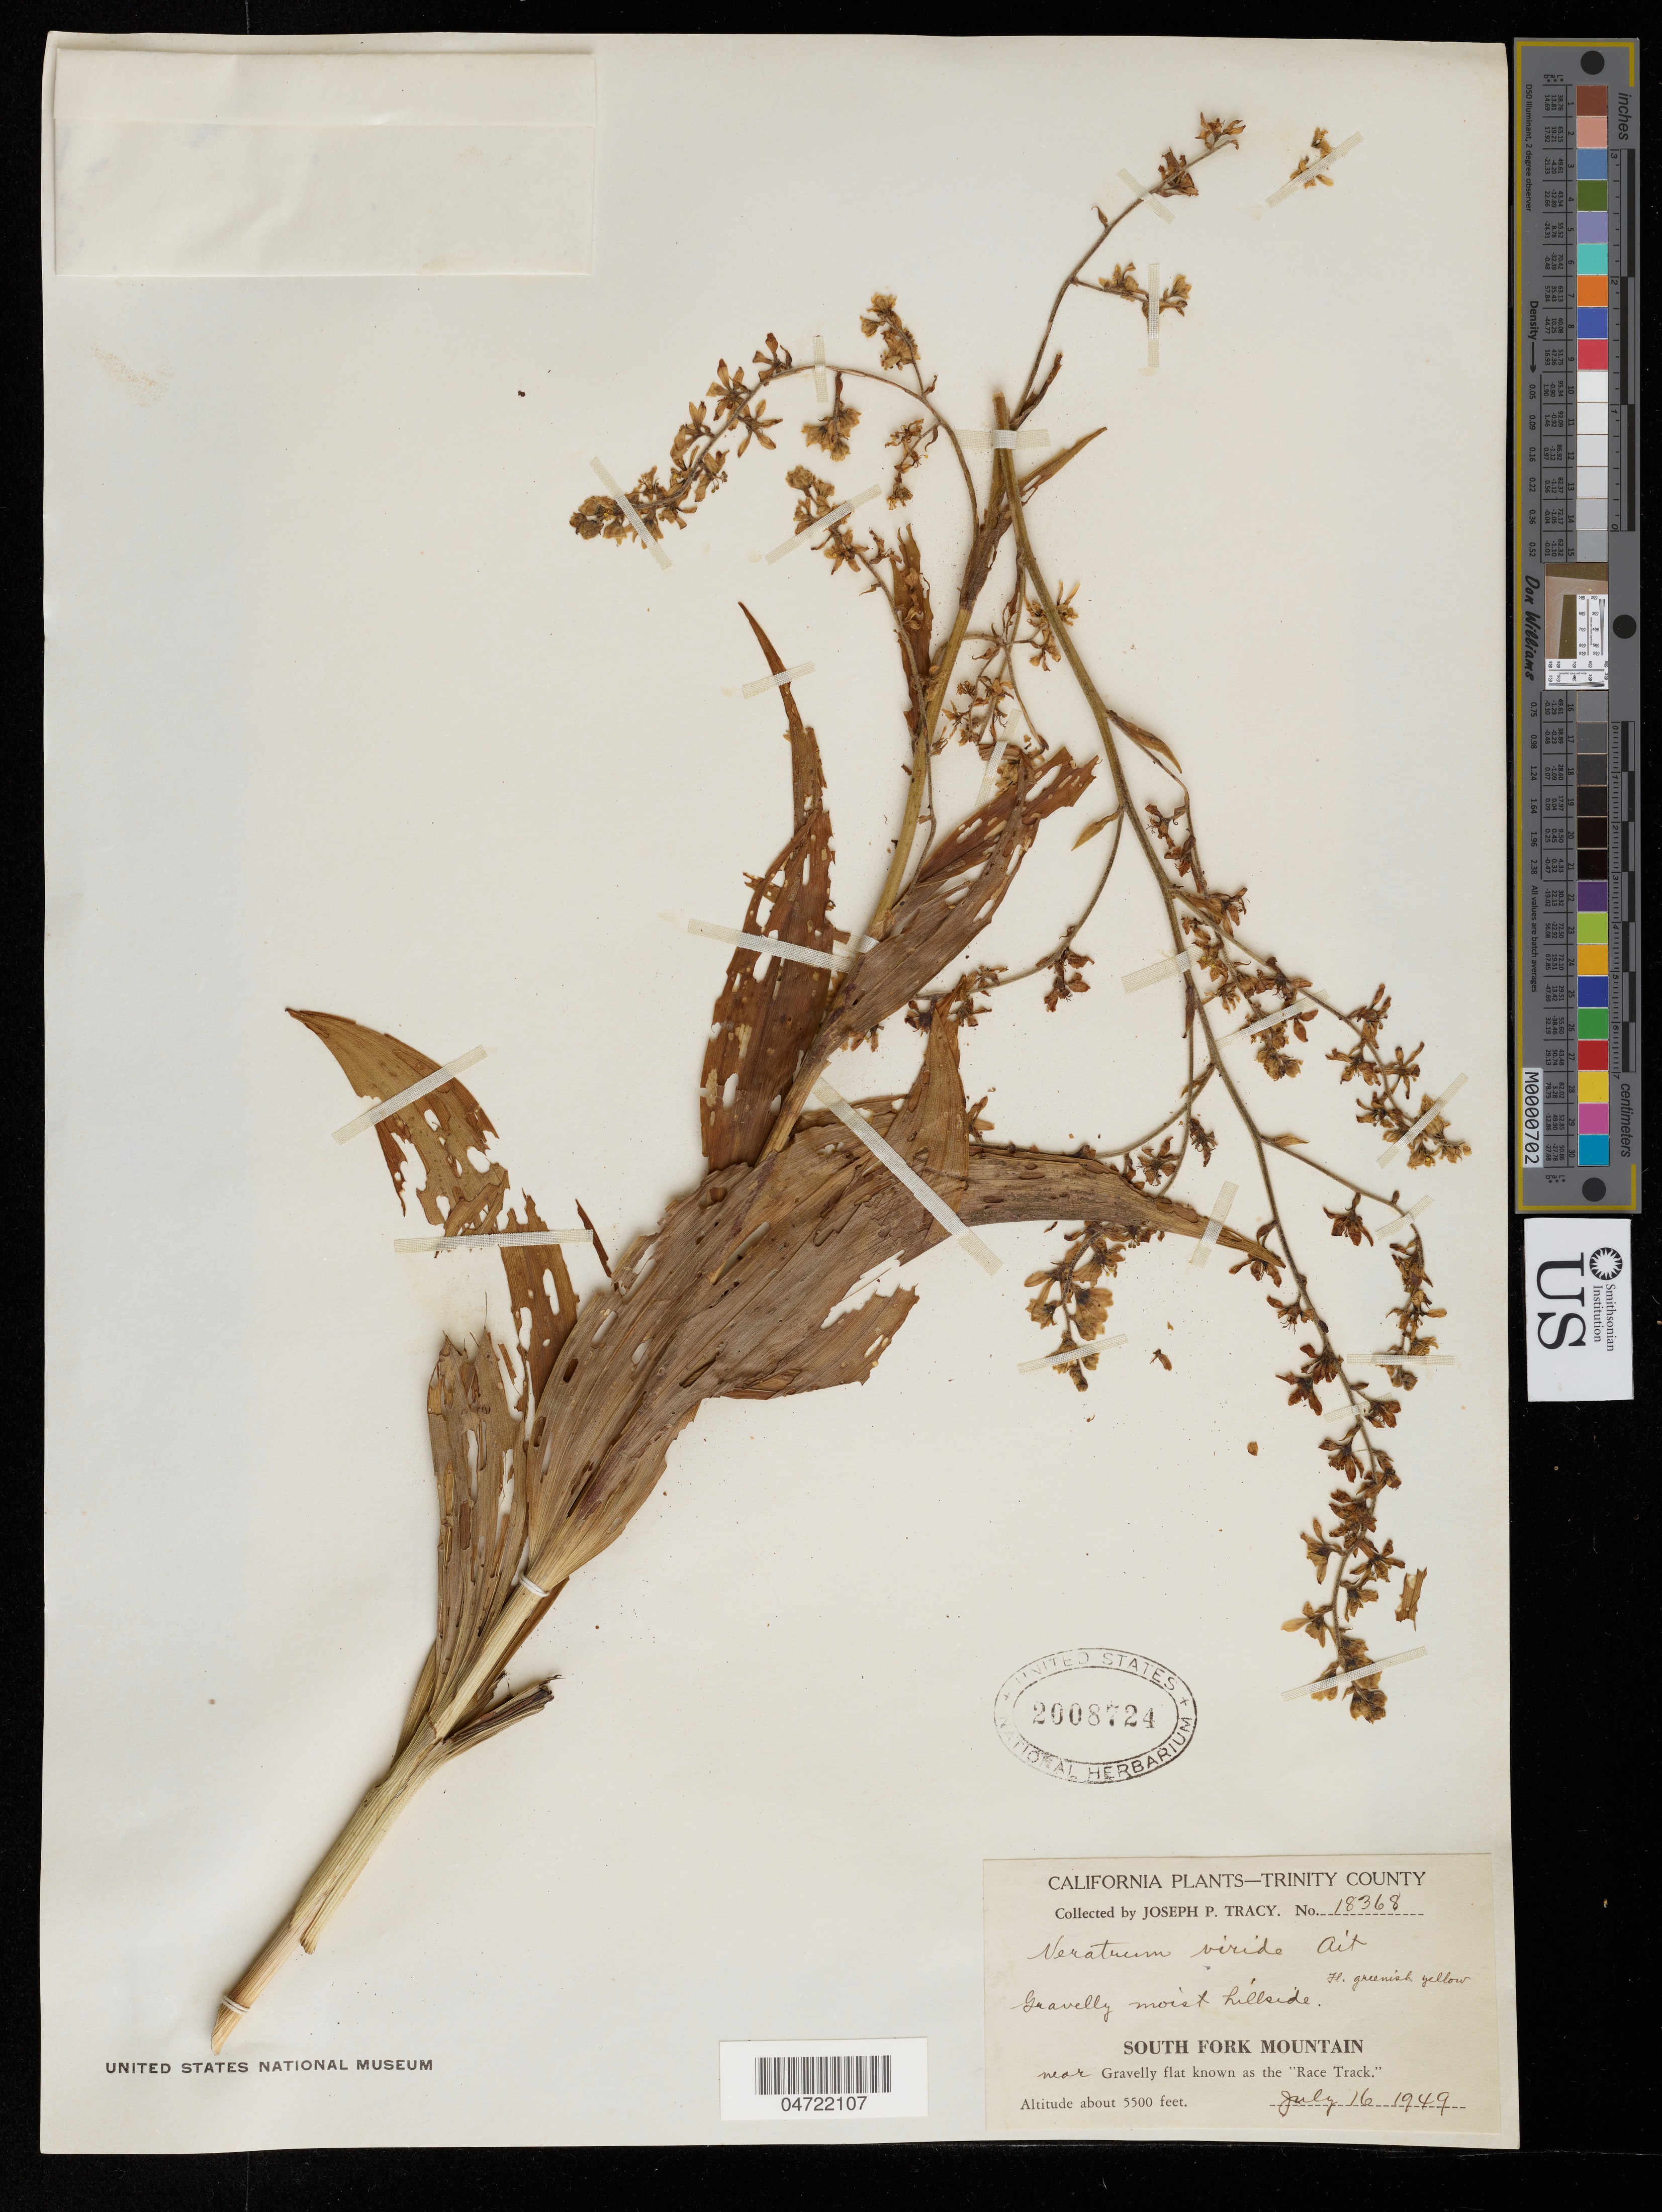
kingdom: Plantae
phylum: Tracheophyta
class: Liliopsida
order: Liliales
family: Melanthiaceae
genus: Veratrum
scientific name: Veratrum viride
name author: Aiton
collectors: J. Tracy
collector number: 18368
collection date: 1949-07-16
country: United States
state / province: California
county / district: Trinity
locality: South Fork Mountain, near gravelly flat known as the "Race Track"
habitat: Gravelly moist hillside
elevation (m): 1676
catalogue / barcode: US 2008724